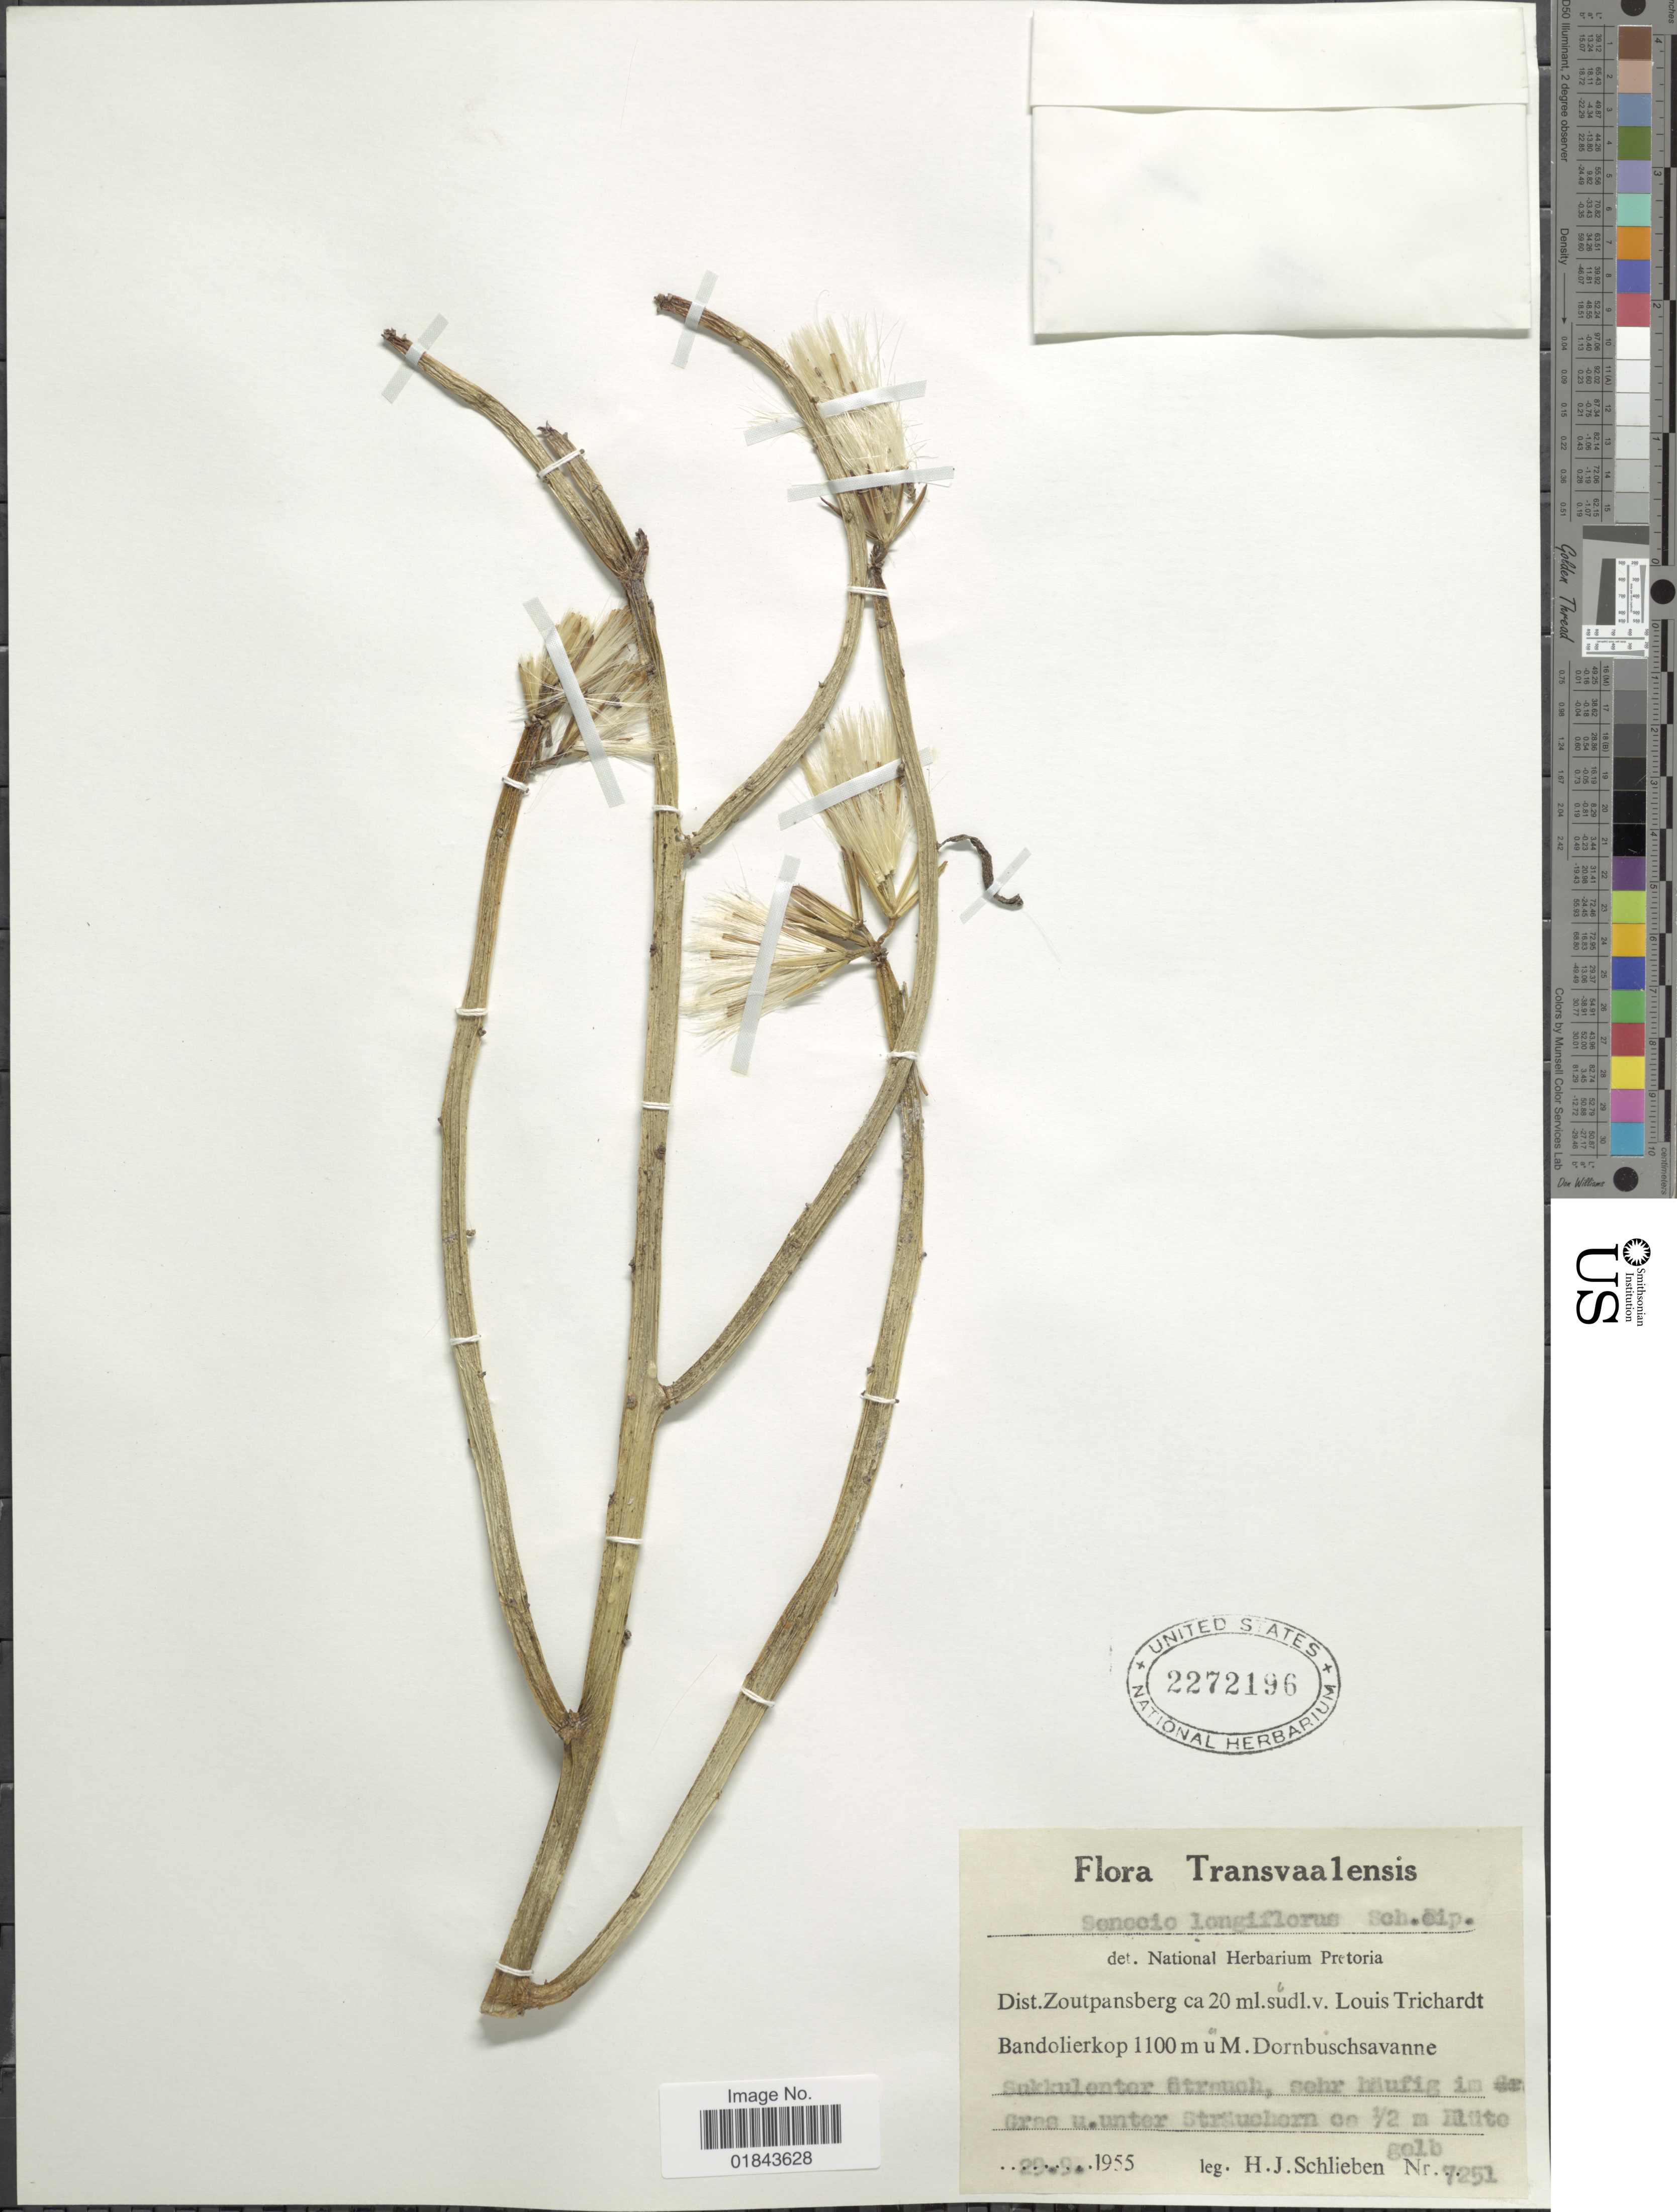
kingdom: Plantae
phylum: Tracheophyta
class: Magnoliopsida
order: Asterales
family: Asteraceae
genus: Kleinia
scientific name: Kleinia longiflora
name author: DC.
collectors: H. J. Schlieben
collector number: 7251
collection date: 1955-09-29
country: South Africa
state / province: Limpopo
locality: Transvaalensis, Dist. Zoutpansberg 20 ml. sudl. v. Louis Trichardt Bandolierkop, M. Dornbuschsavanne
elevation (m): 1100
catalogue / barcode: US 2272196